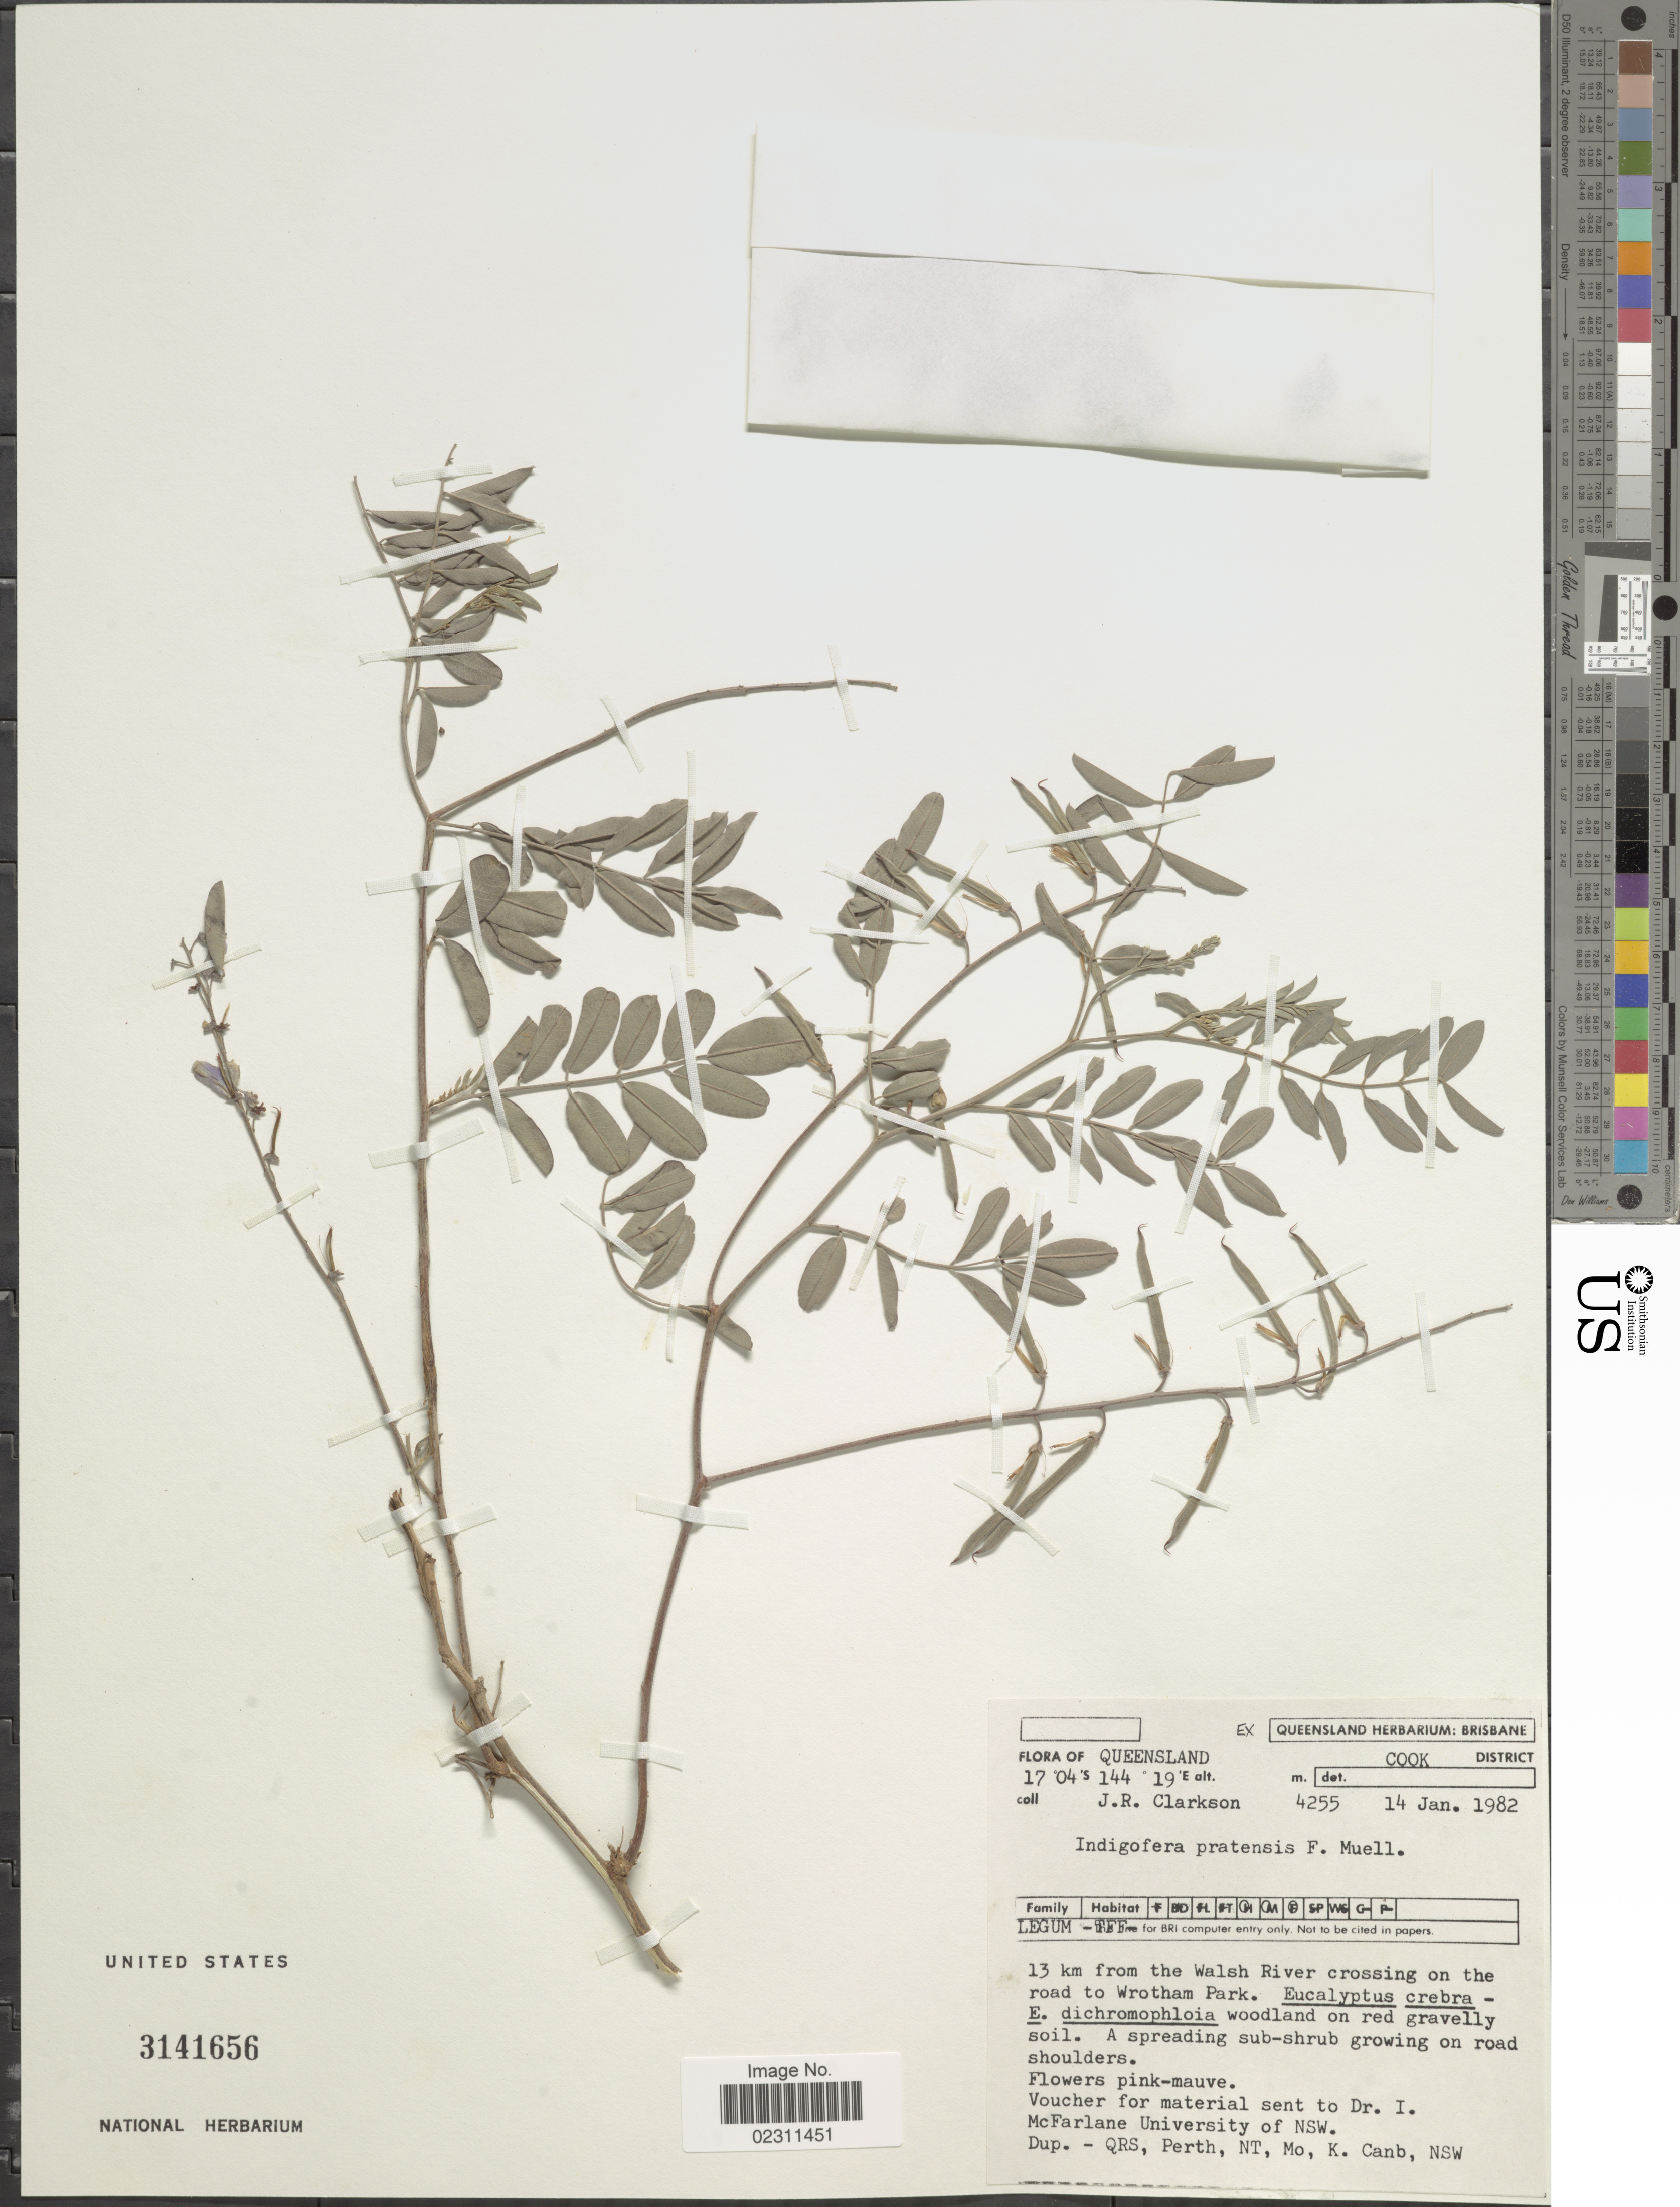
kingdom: Plantae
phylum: Tracheophyta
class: Magnoliopsida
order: Fabales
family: Fabaceae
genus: Indigofera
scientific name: Indigofera pratensis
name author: F. Muell.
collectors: J. Clarkson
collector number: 4255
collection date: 1982-01-14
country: Australia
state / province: Queensland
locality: Cook District. 13 km from the Walsh River crossing on the road to Wrotham Park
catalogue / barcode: US 3141656